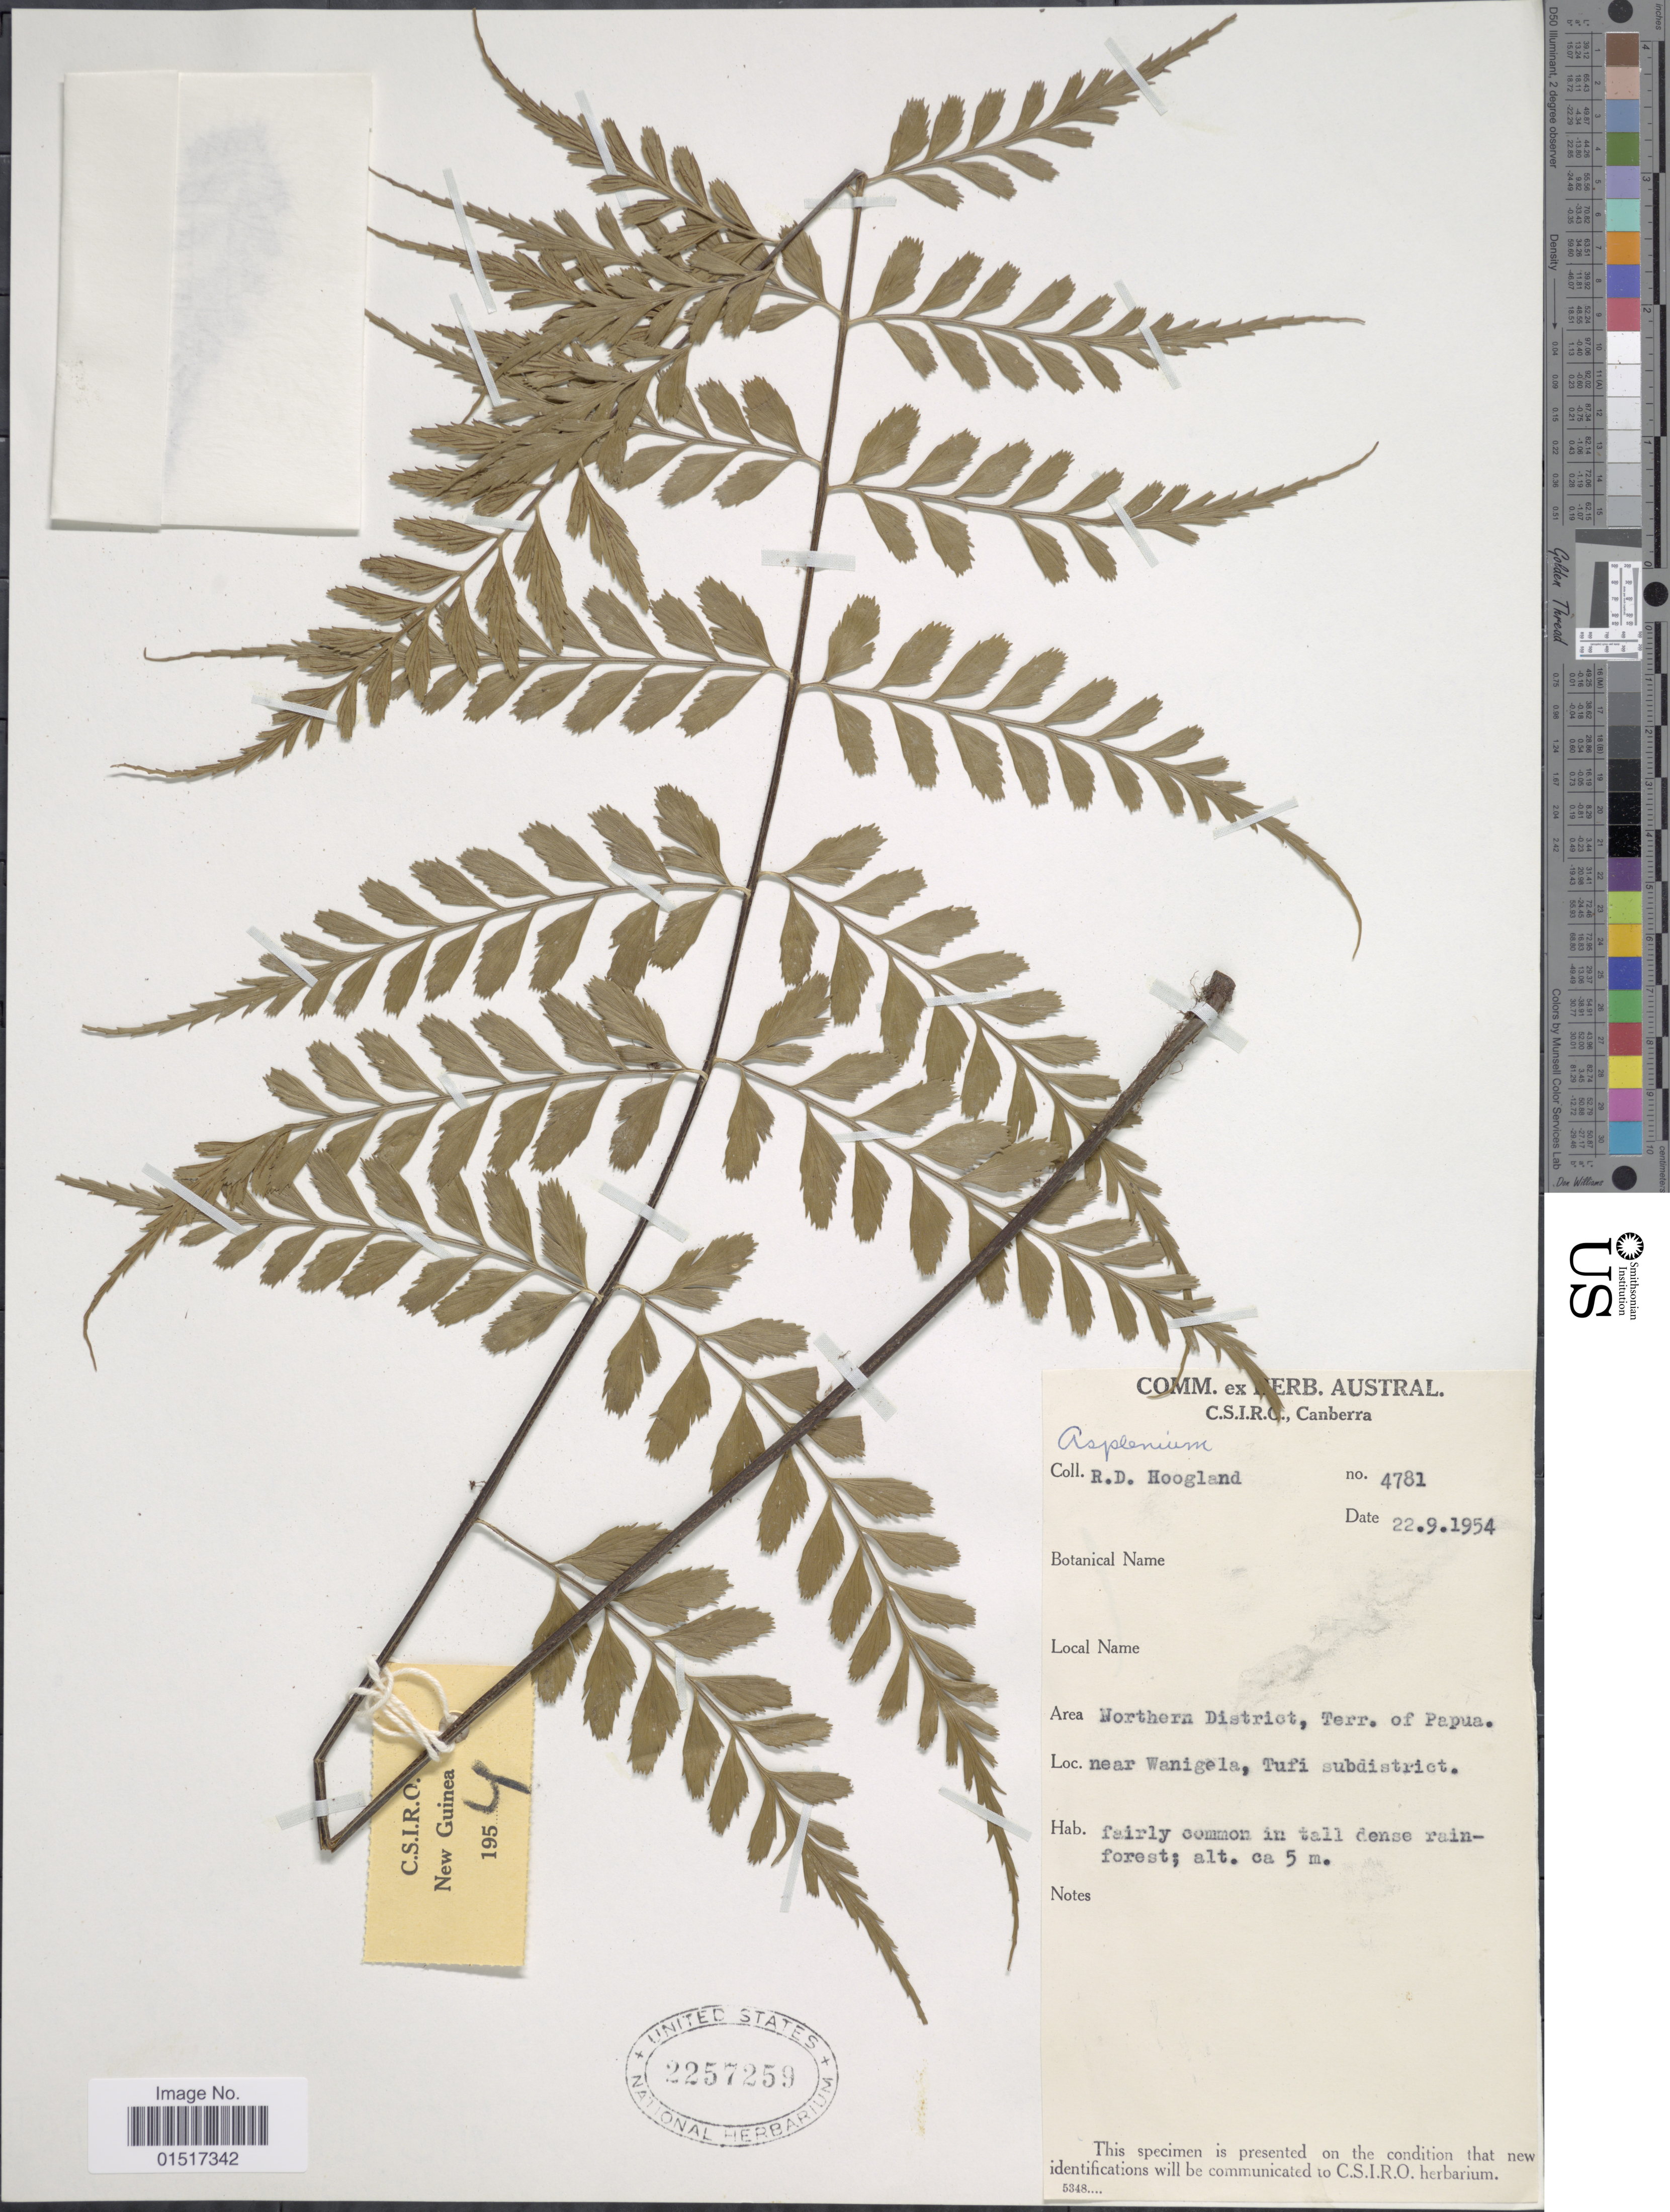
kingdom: Plantae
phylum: Tracheophyta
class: Polypodiopsida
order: Polypodiales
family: Aspleniaceae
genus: Asplenium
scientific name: Asplenium sp.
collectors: R. D. Hoogland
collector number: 4781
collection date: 1954-09-22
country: Papua New Guinea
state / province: Northern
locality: Terr. of Papua. Near Wanigela, Tufi subdistrict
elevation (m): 5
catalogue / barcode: US 2257259